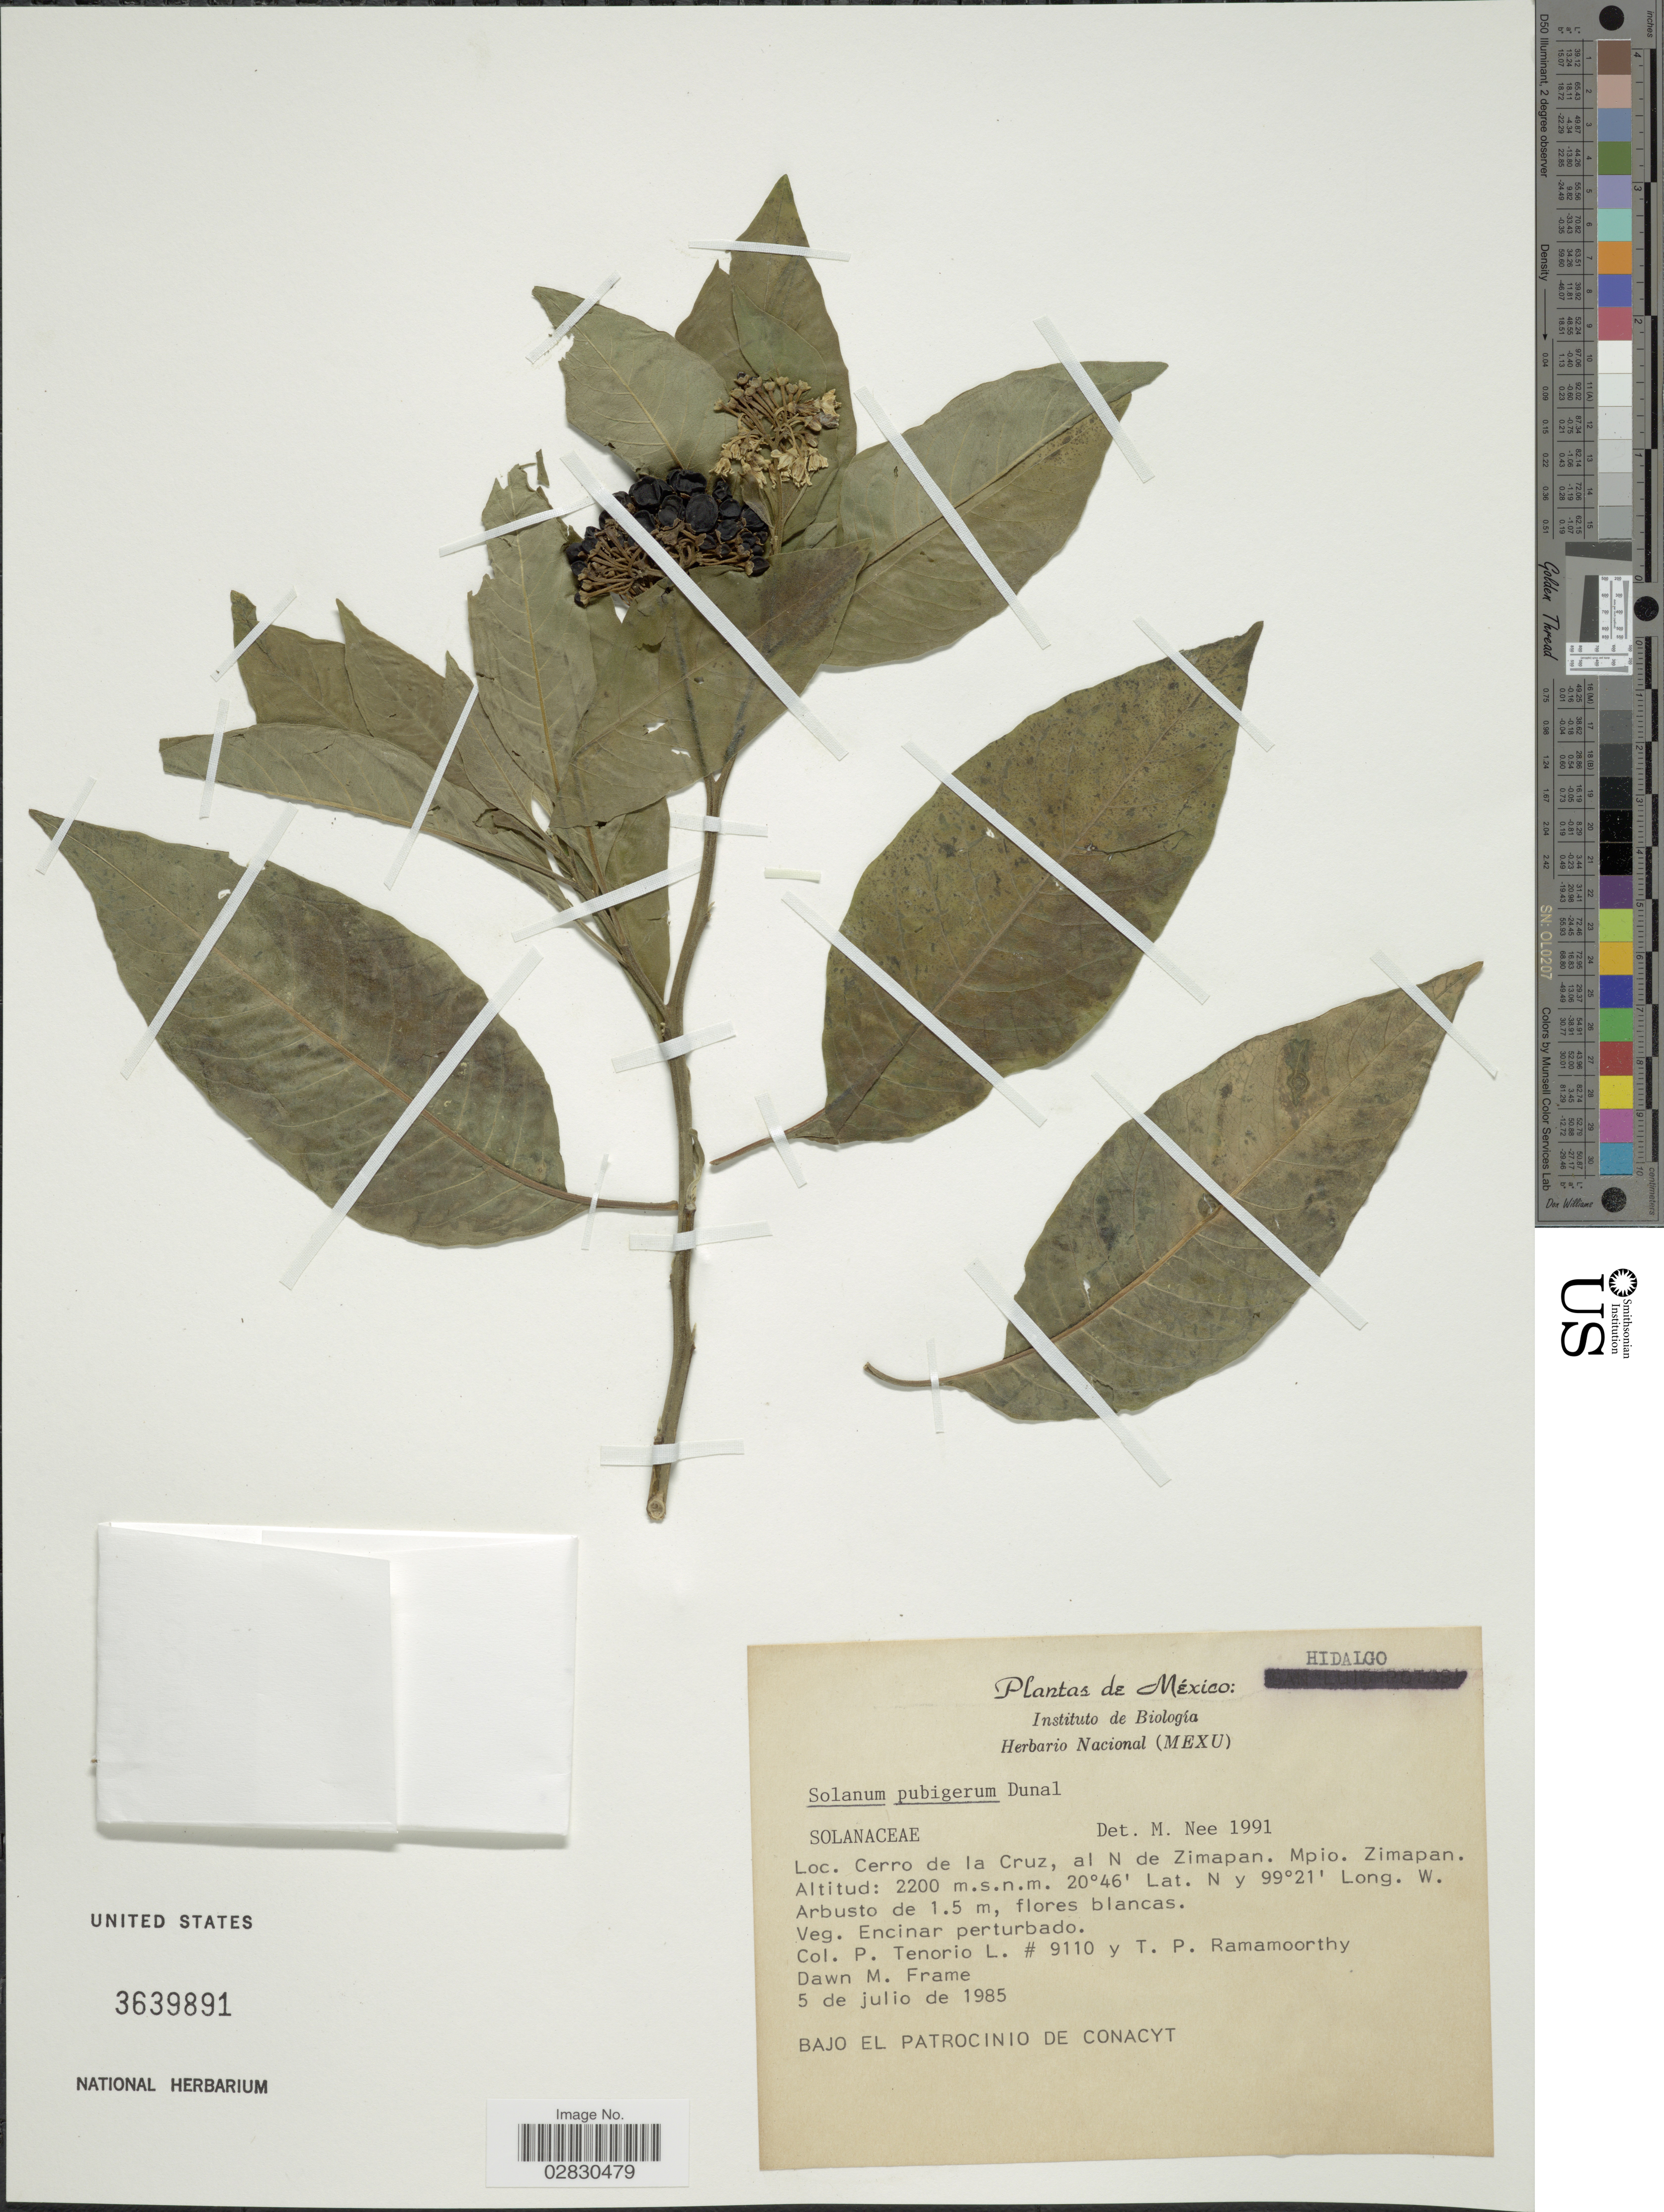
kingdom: Plantae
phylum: Tracheophyta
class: Magnoliopsida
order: Solanales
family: Solanaceae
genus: Solanum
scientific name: Solanum pubigerum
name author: Dunal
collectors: P. Tenorio L., T. P. Ramamoorthy & D. M. Frame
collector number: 9110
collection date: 1985-07-05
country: Mexico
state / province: Hidalgo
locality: Cerro de la Cruz, al N de Zimapan. Mpio. Zimapan.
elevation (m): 2200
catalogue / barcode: US 3639891